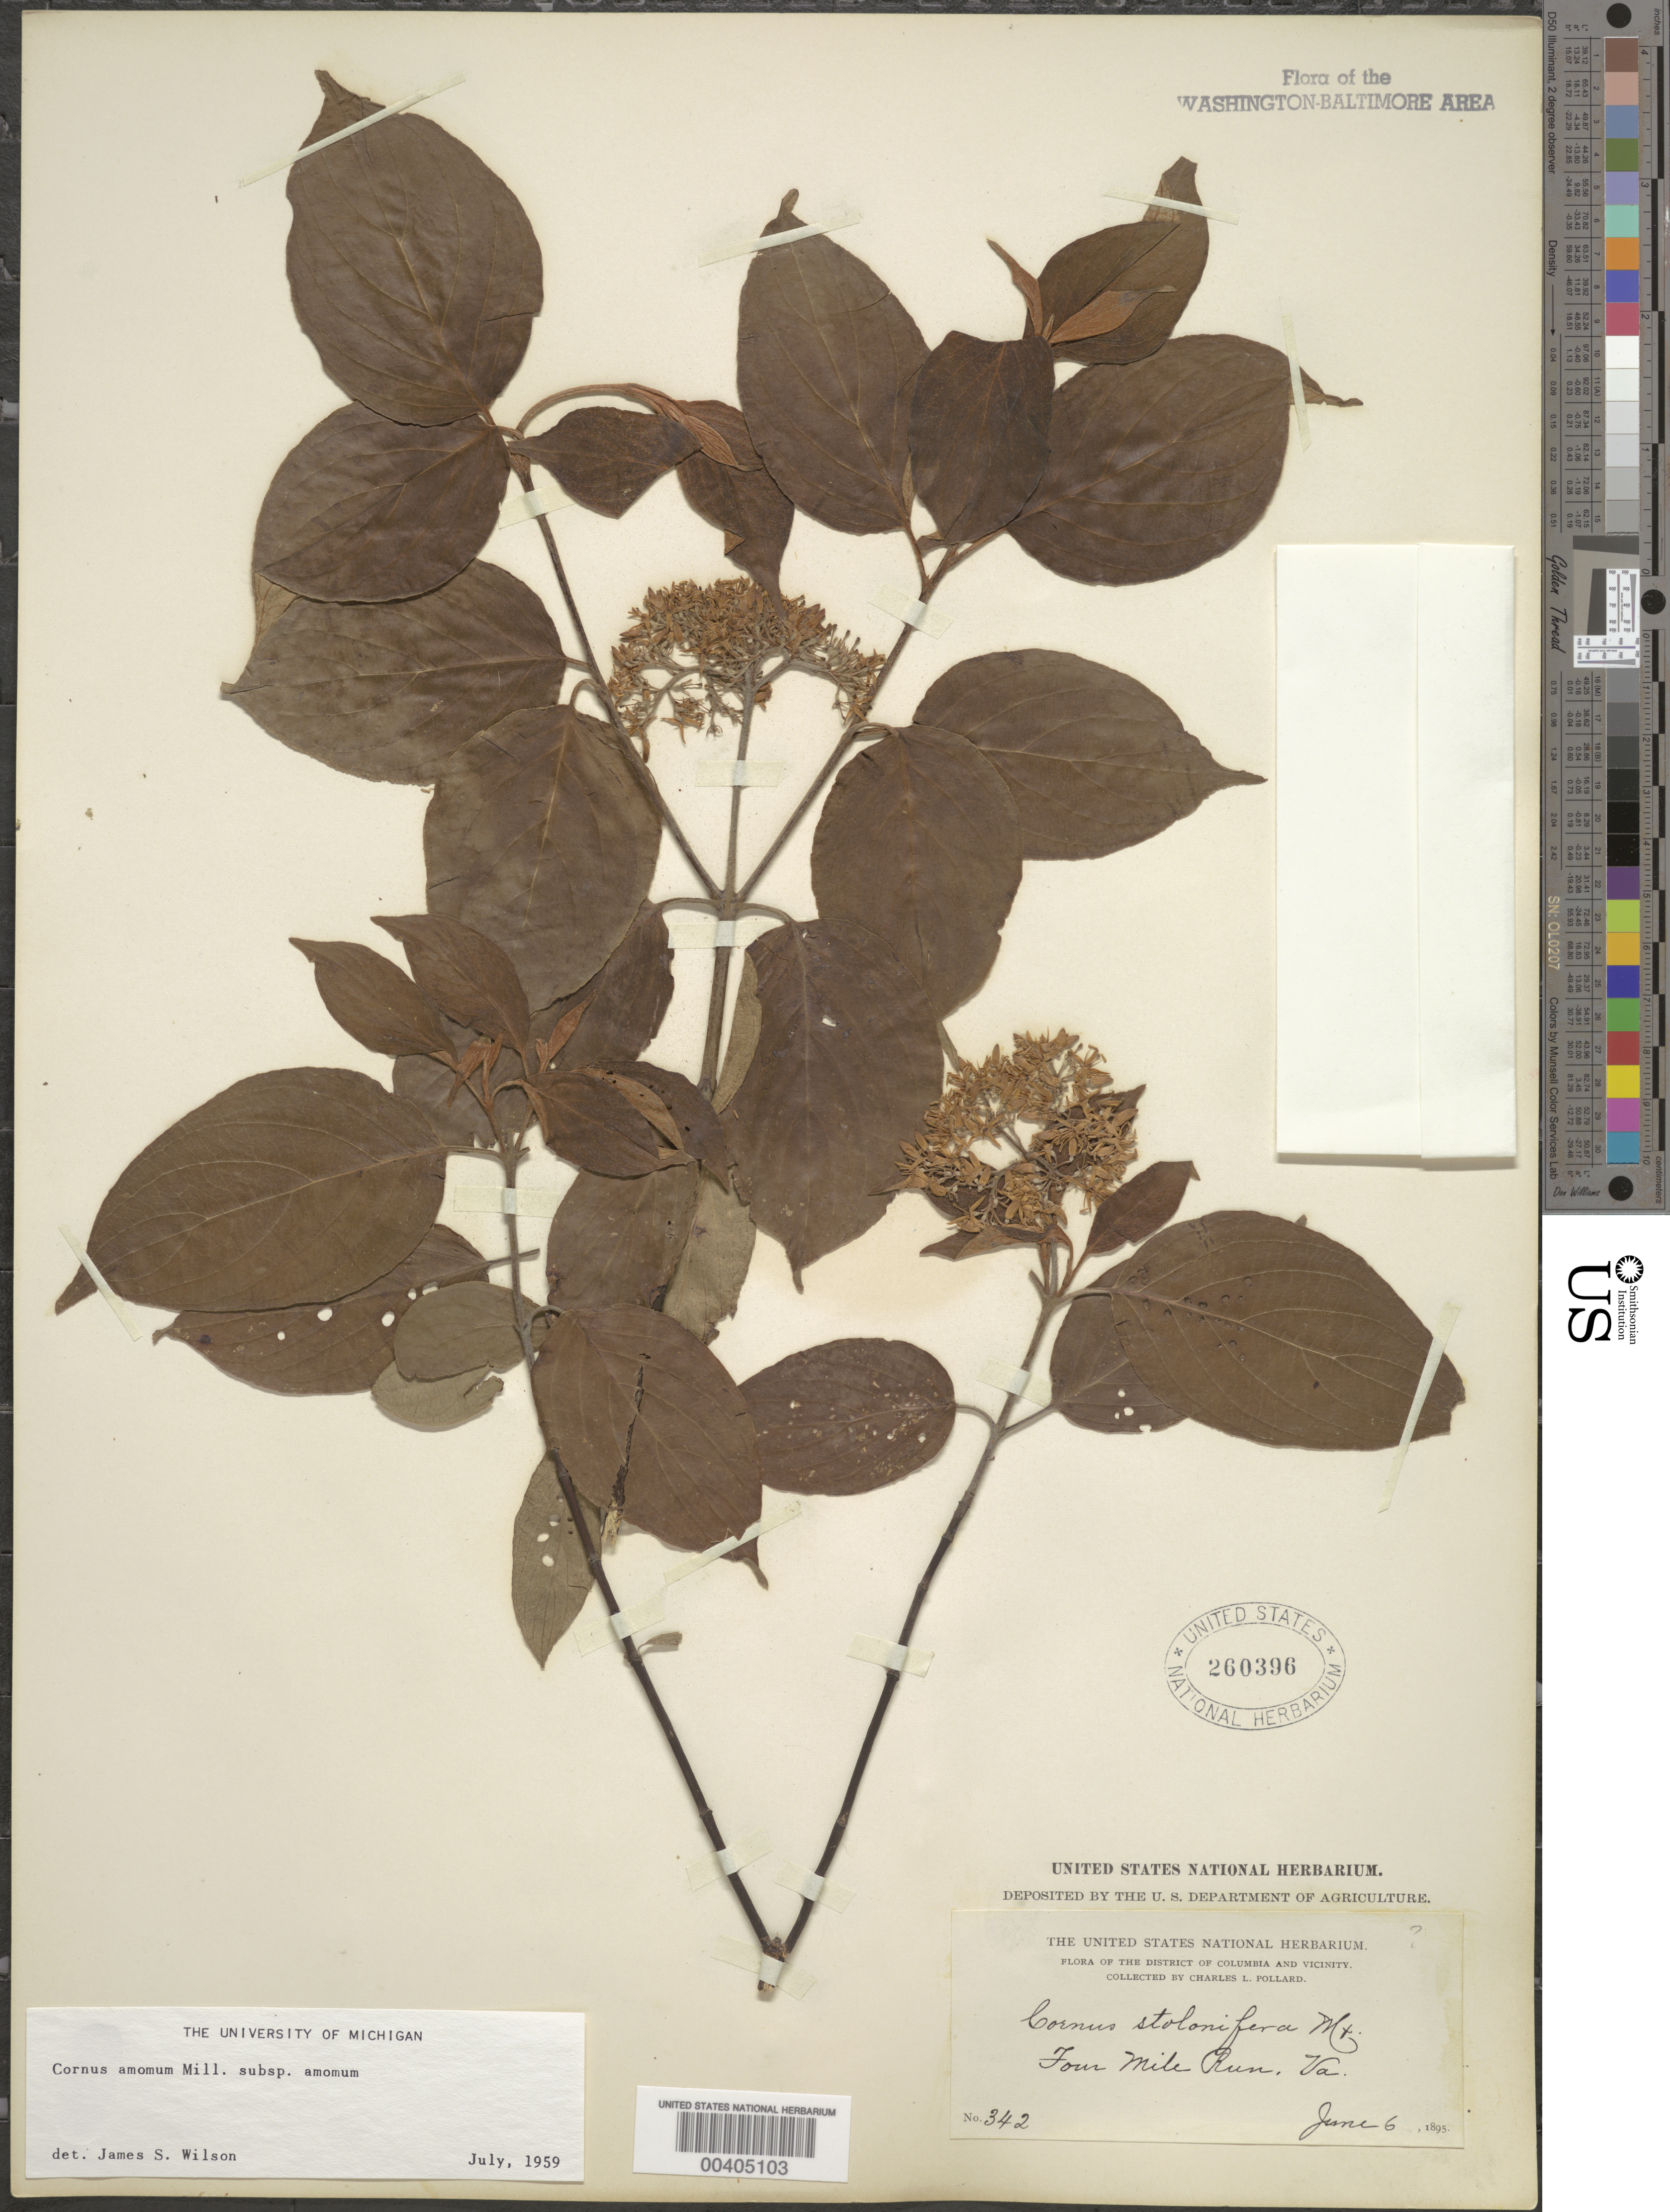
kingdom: Plantae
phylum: Tracheophyta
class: Magnoliopsida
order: Cornales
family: Cornaceae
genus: Cornus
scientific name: Cornus amomum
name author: Mill.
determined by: Wilson, J. S., (MICH), University of Michigan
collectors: C. L. Pollard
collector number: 342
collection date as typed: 06 Jun 1895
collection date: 1895-06-06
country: United States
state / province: Virginia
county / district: Arlington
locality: Four Mile Run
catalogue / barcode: US 260396